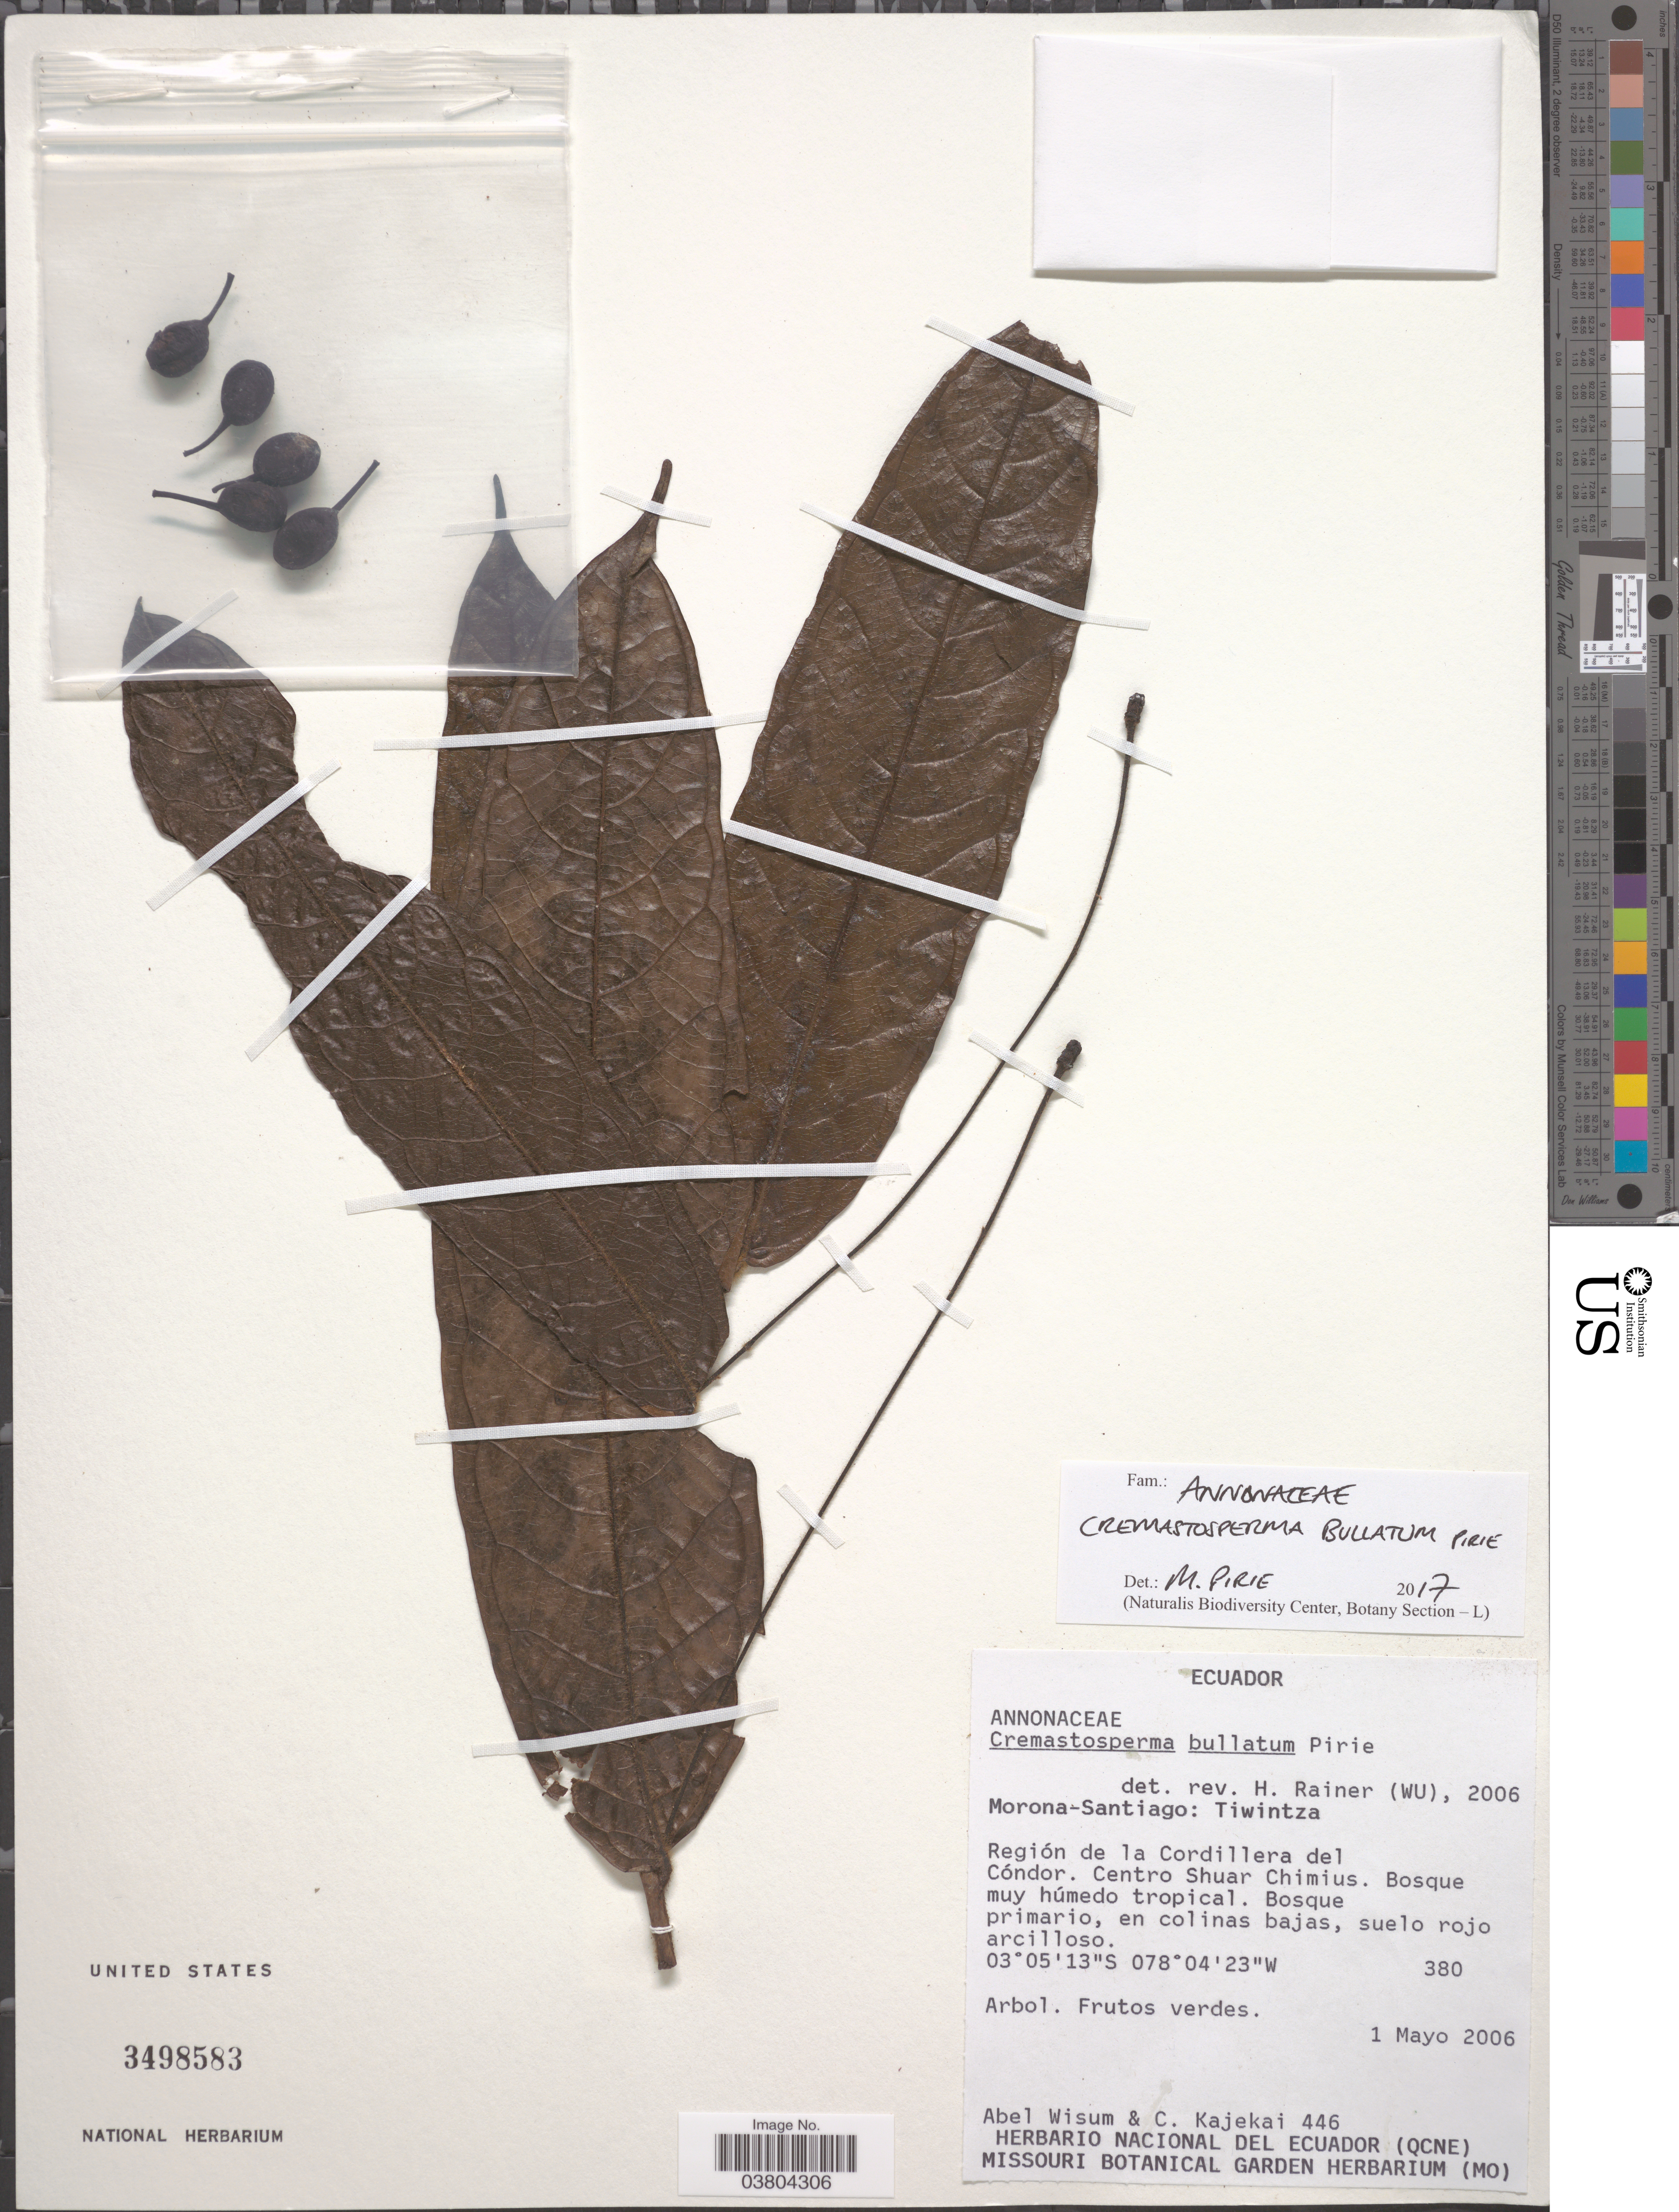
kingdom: Plantae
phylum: Tracheophyta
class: Magnoliopsida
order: Magnoliales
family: Annonaceae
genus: Cremastosperma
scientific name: Cremastosperma bullatum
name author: Pirie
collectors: A. Wisum & C. Kajekai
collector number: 446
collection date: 2006-05-01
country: Ecuador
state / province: Morona-Santiago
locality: Tiwintza. Región de la Cordillera del Cóndor. Centro Shuar Chimius.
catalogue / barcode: US 3498583